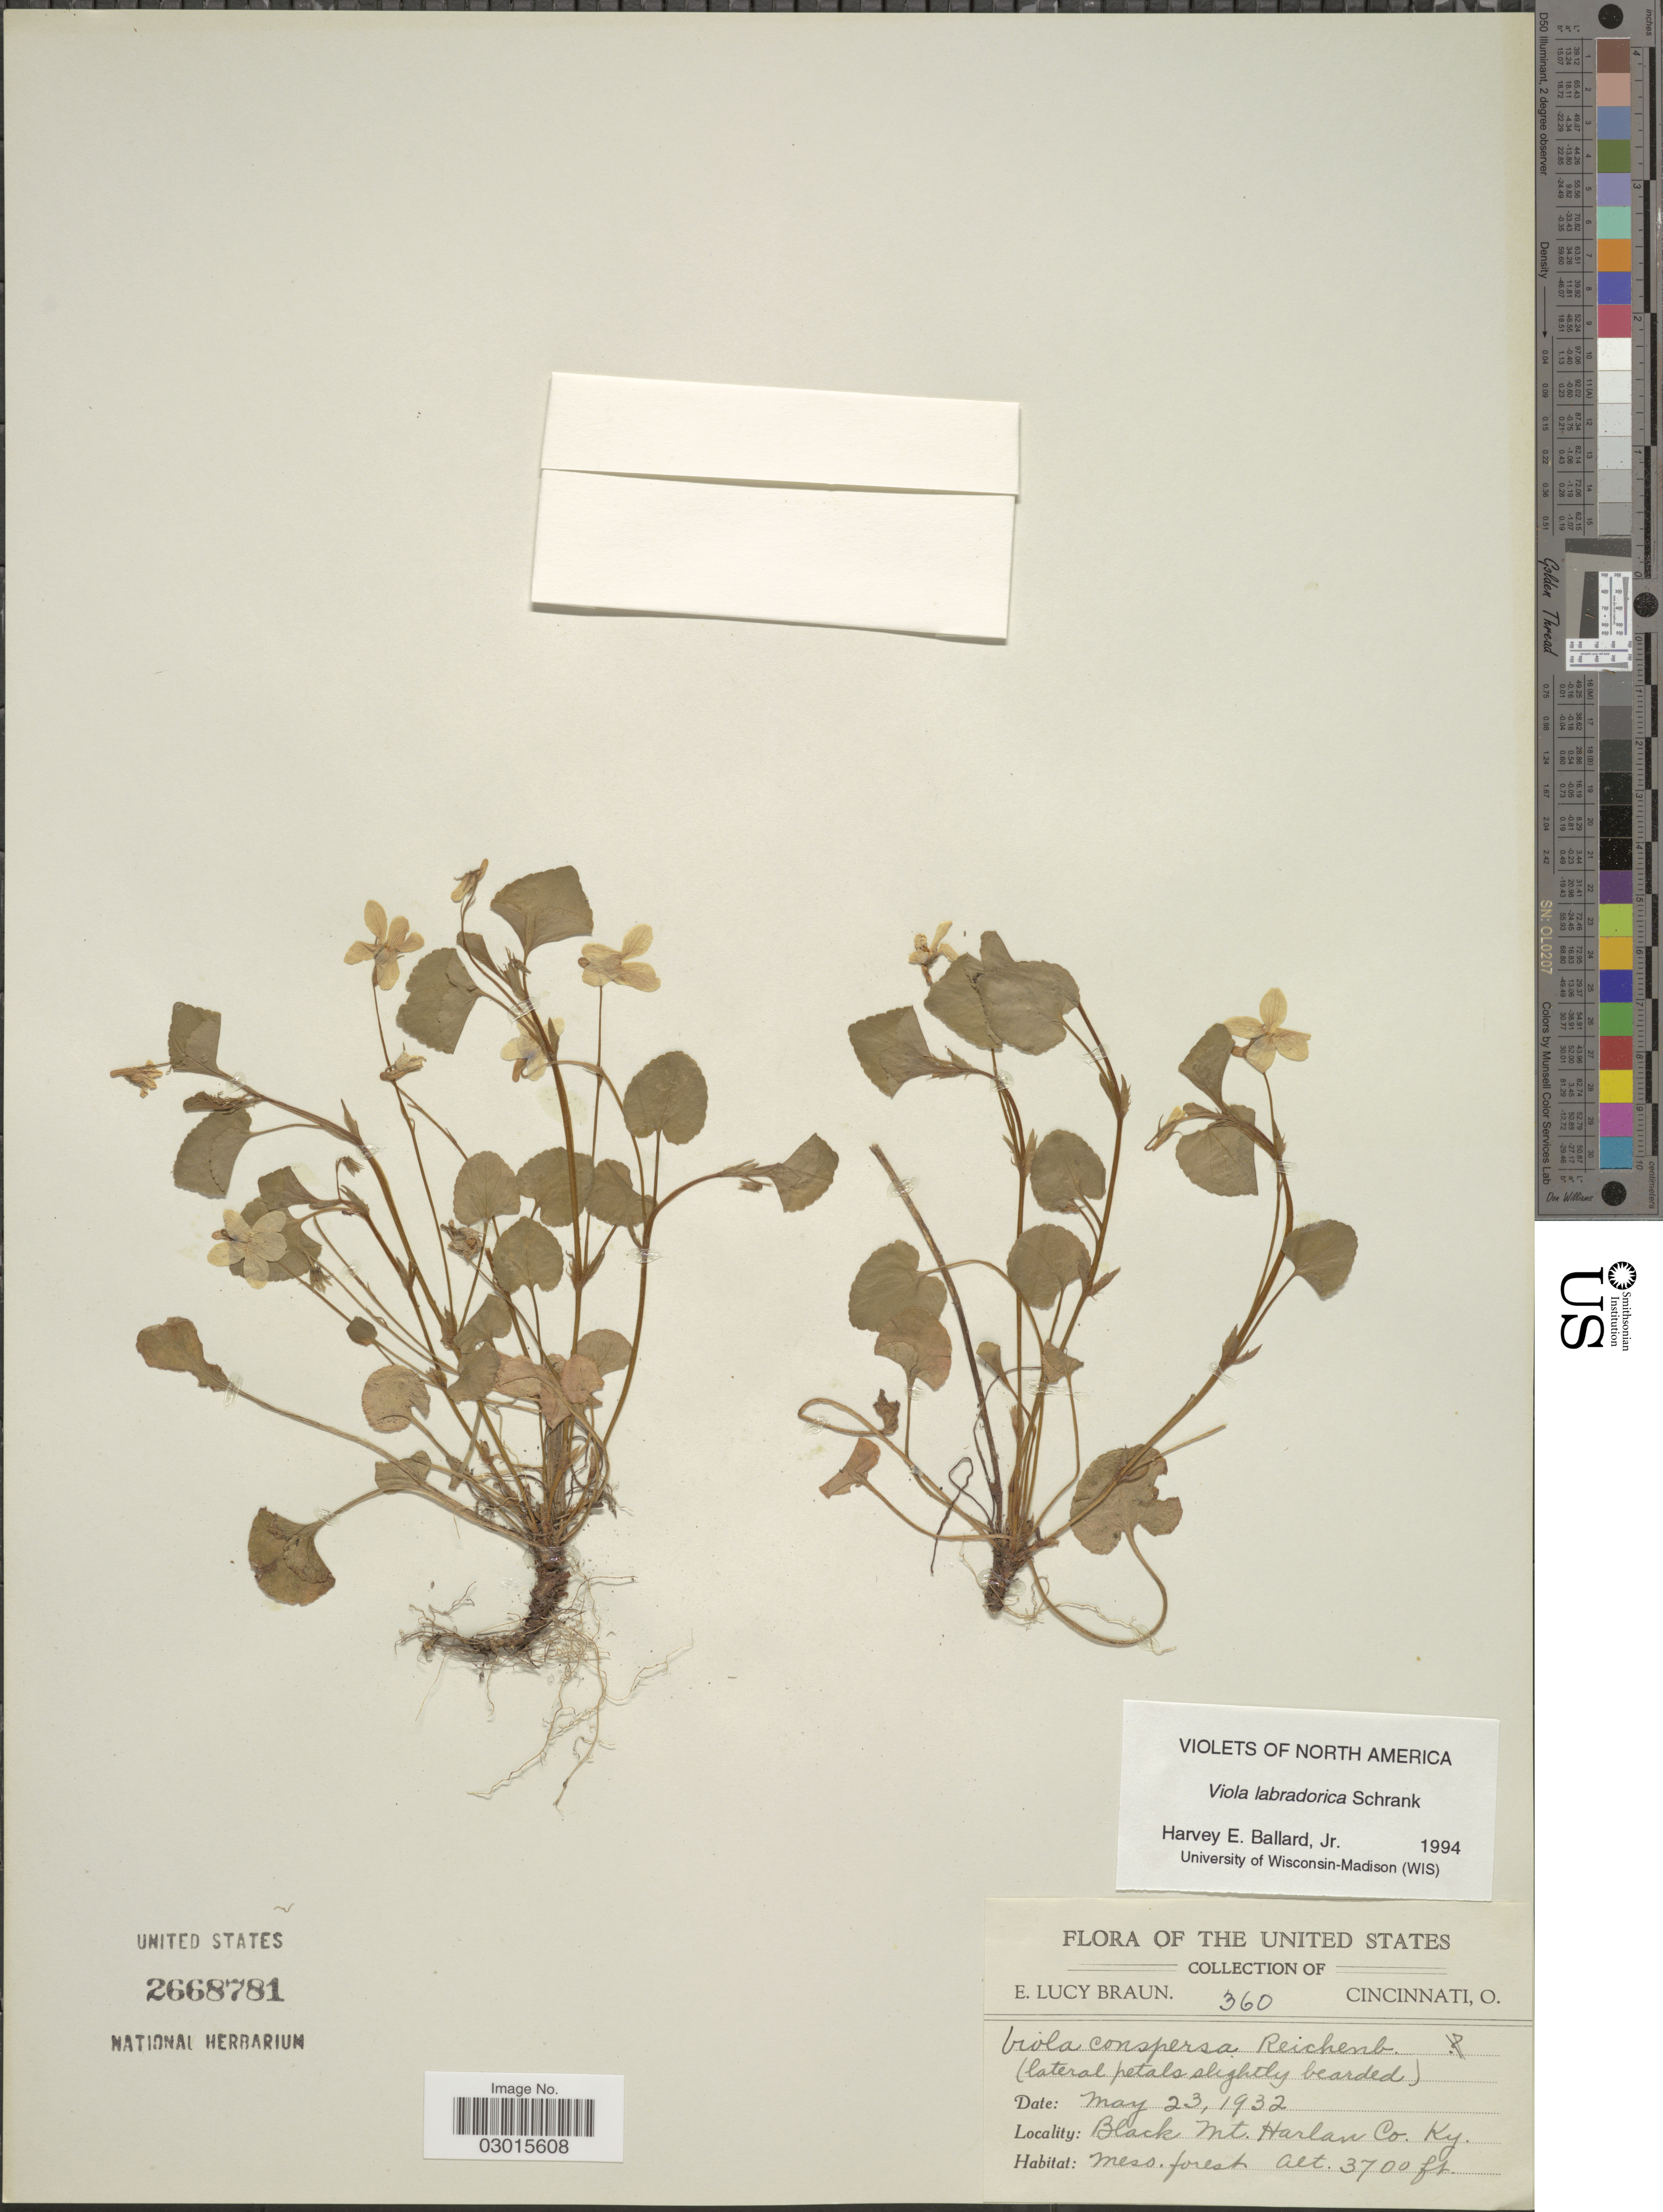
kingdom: Plantae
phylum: Tracheophyta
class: Magnoliopsida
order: Malpighiales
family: Violaceae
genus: Viola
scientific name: Viola labradorica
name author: Schrank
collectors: E. L. Braun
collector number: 360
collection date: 1932-05-23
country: United States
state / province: Kentucky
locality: Black Mt. Harlan Co. Ky.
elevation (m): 1128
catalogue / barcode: US 2668781